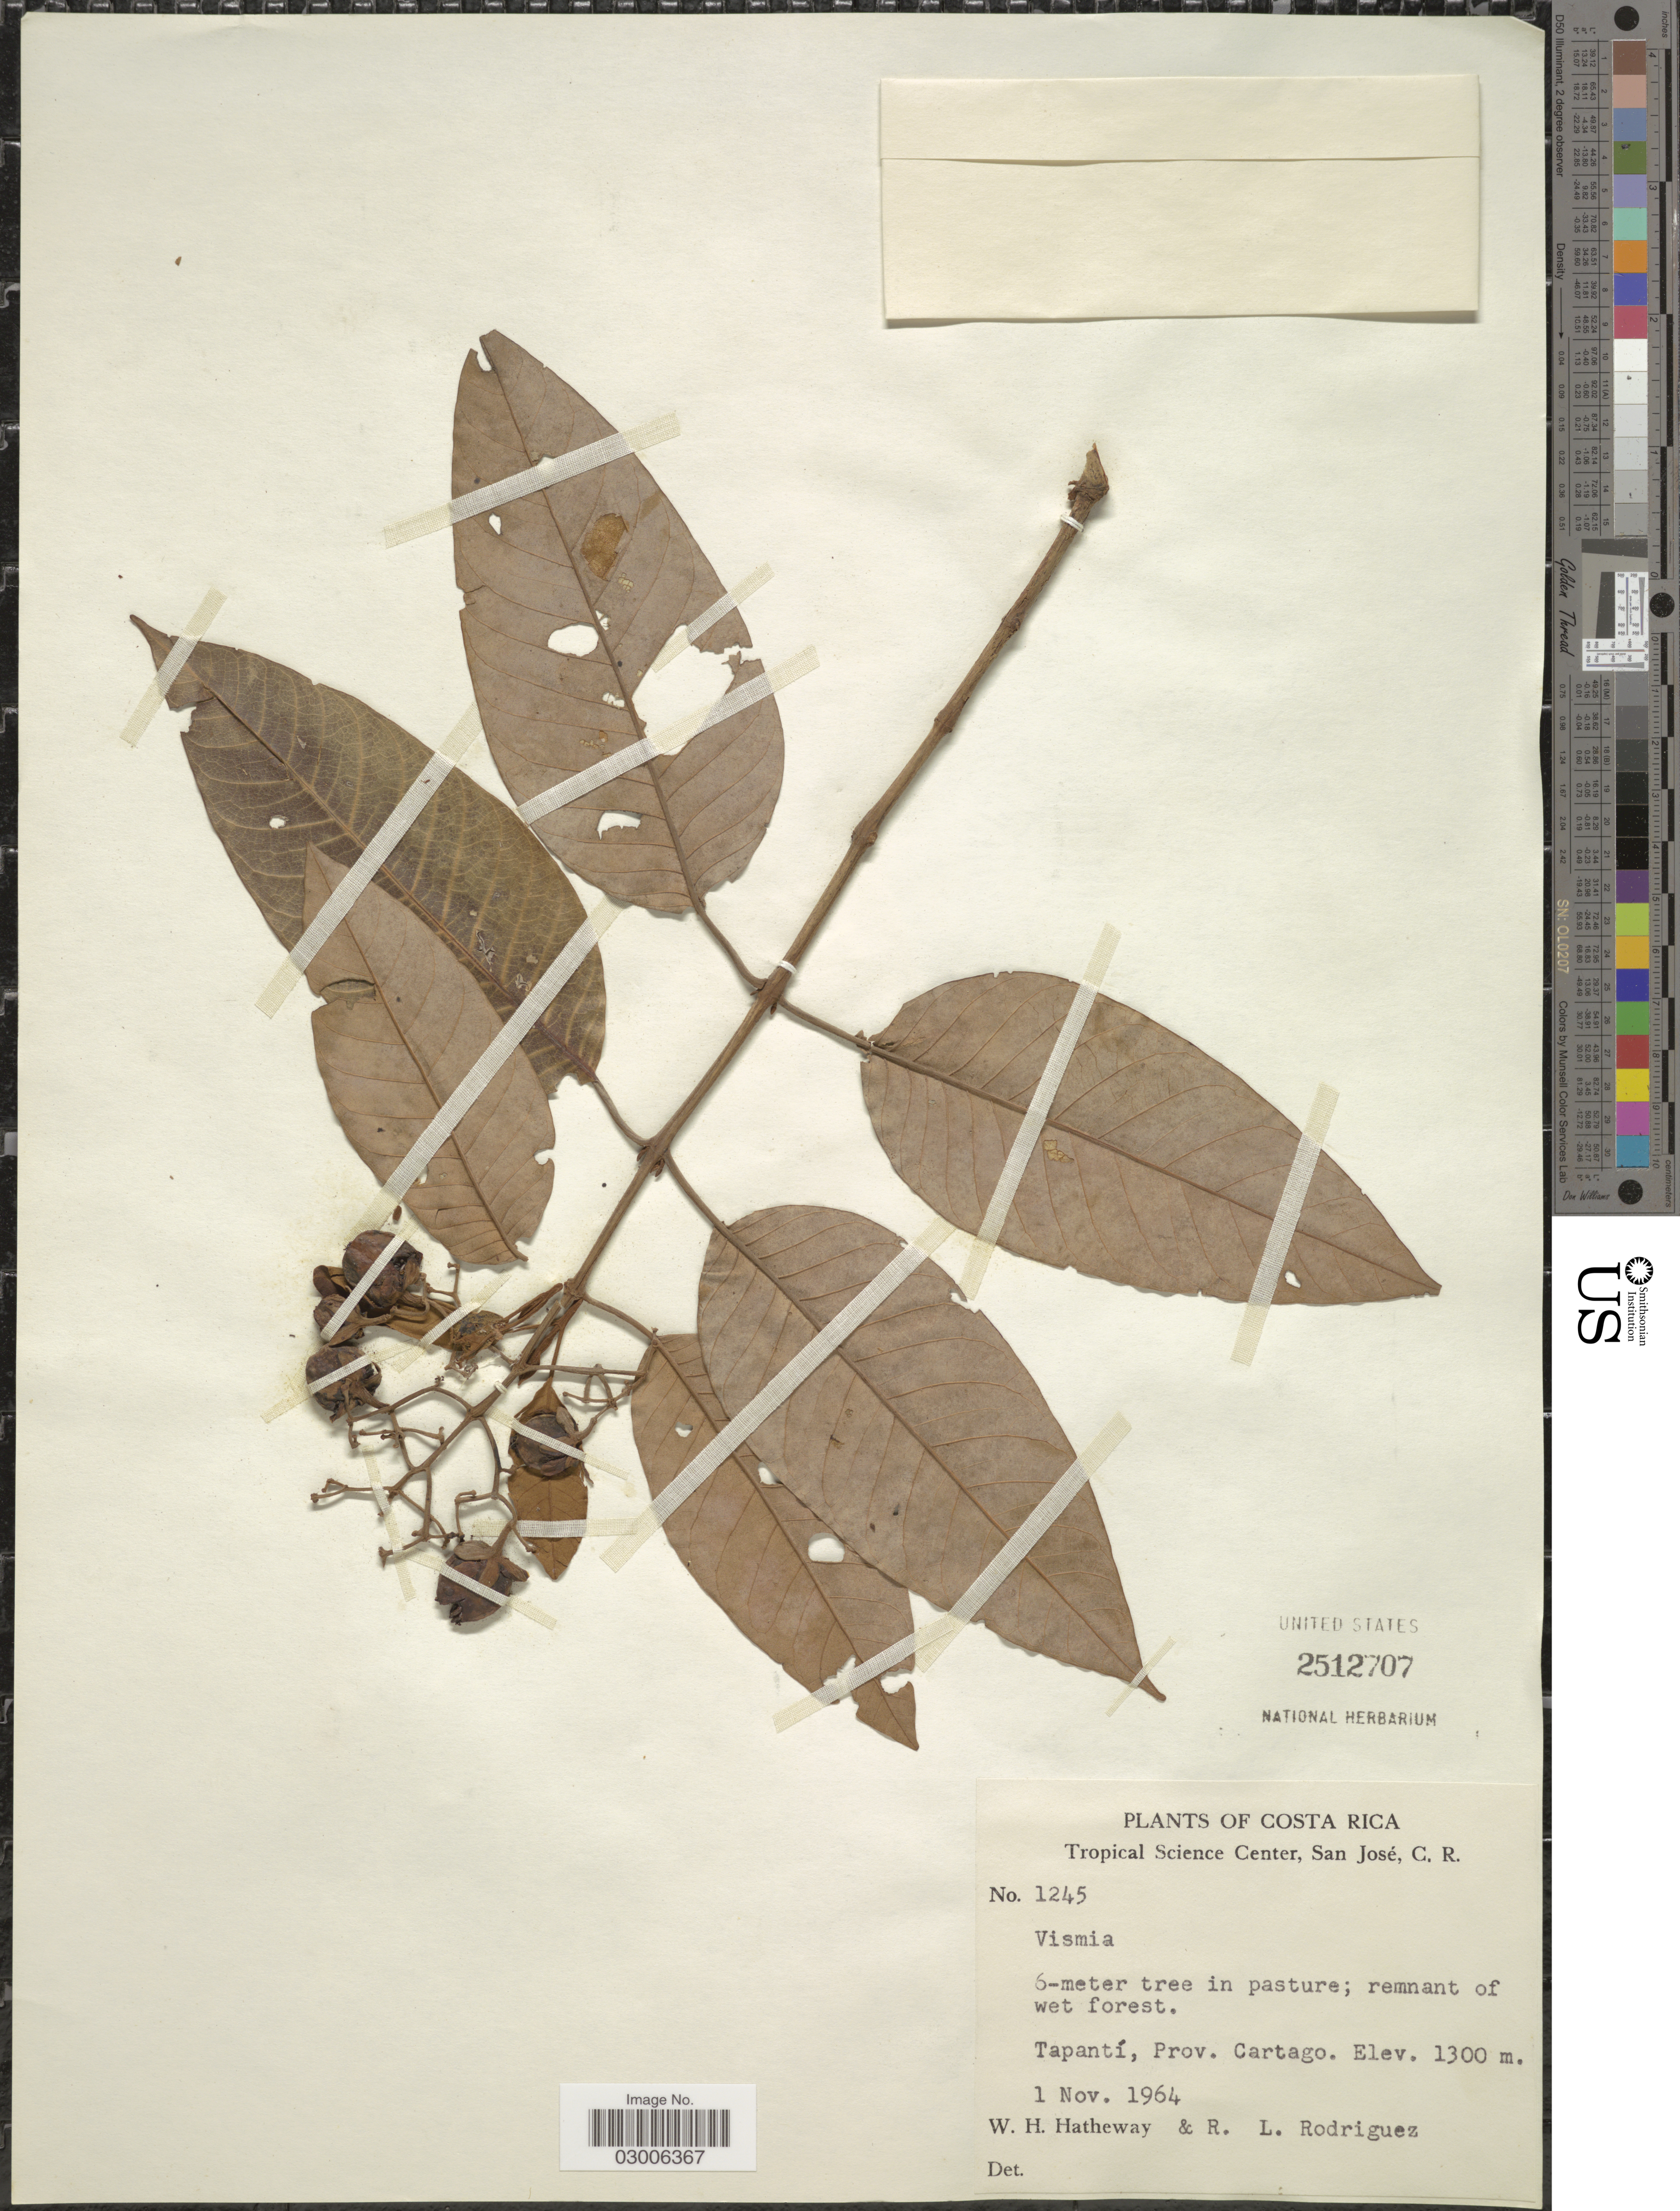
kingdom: Plantae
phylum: Tracheophyta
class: Magnoliopsida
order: Malpighiales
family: Hypericaceae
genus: Vismia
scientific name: Vismia sp.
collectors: W. H. Hatheway & R. Rodriguez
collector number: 1245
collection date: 1964-11-01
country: Costa Rica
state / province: Cartago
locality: Tapantí.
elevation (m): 1300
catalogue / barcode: US 2512707